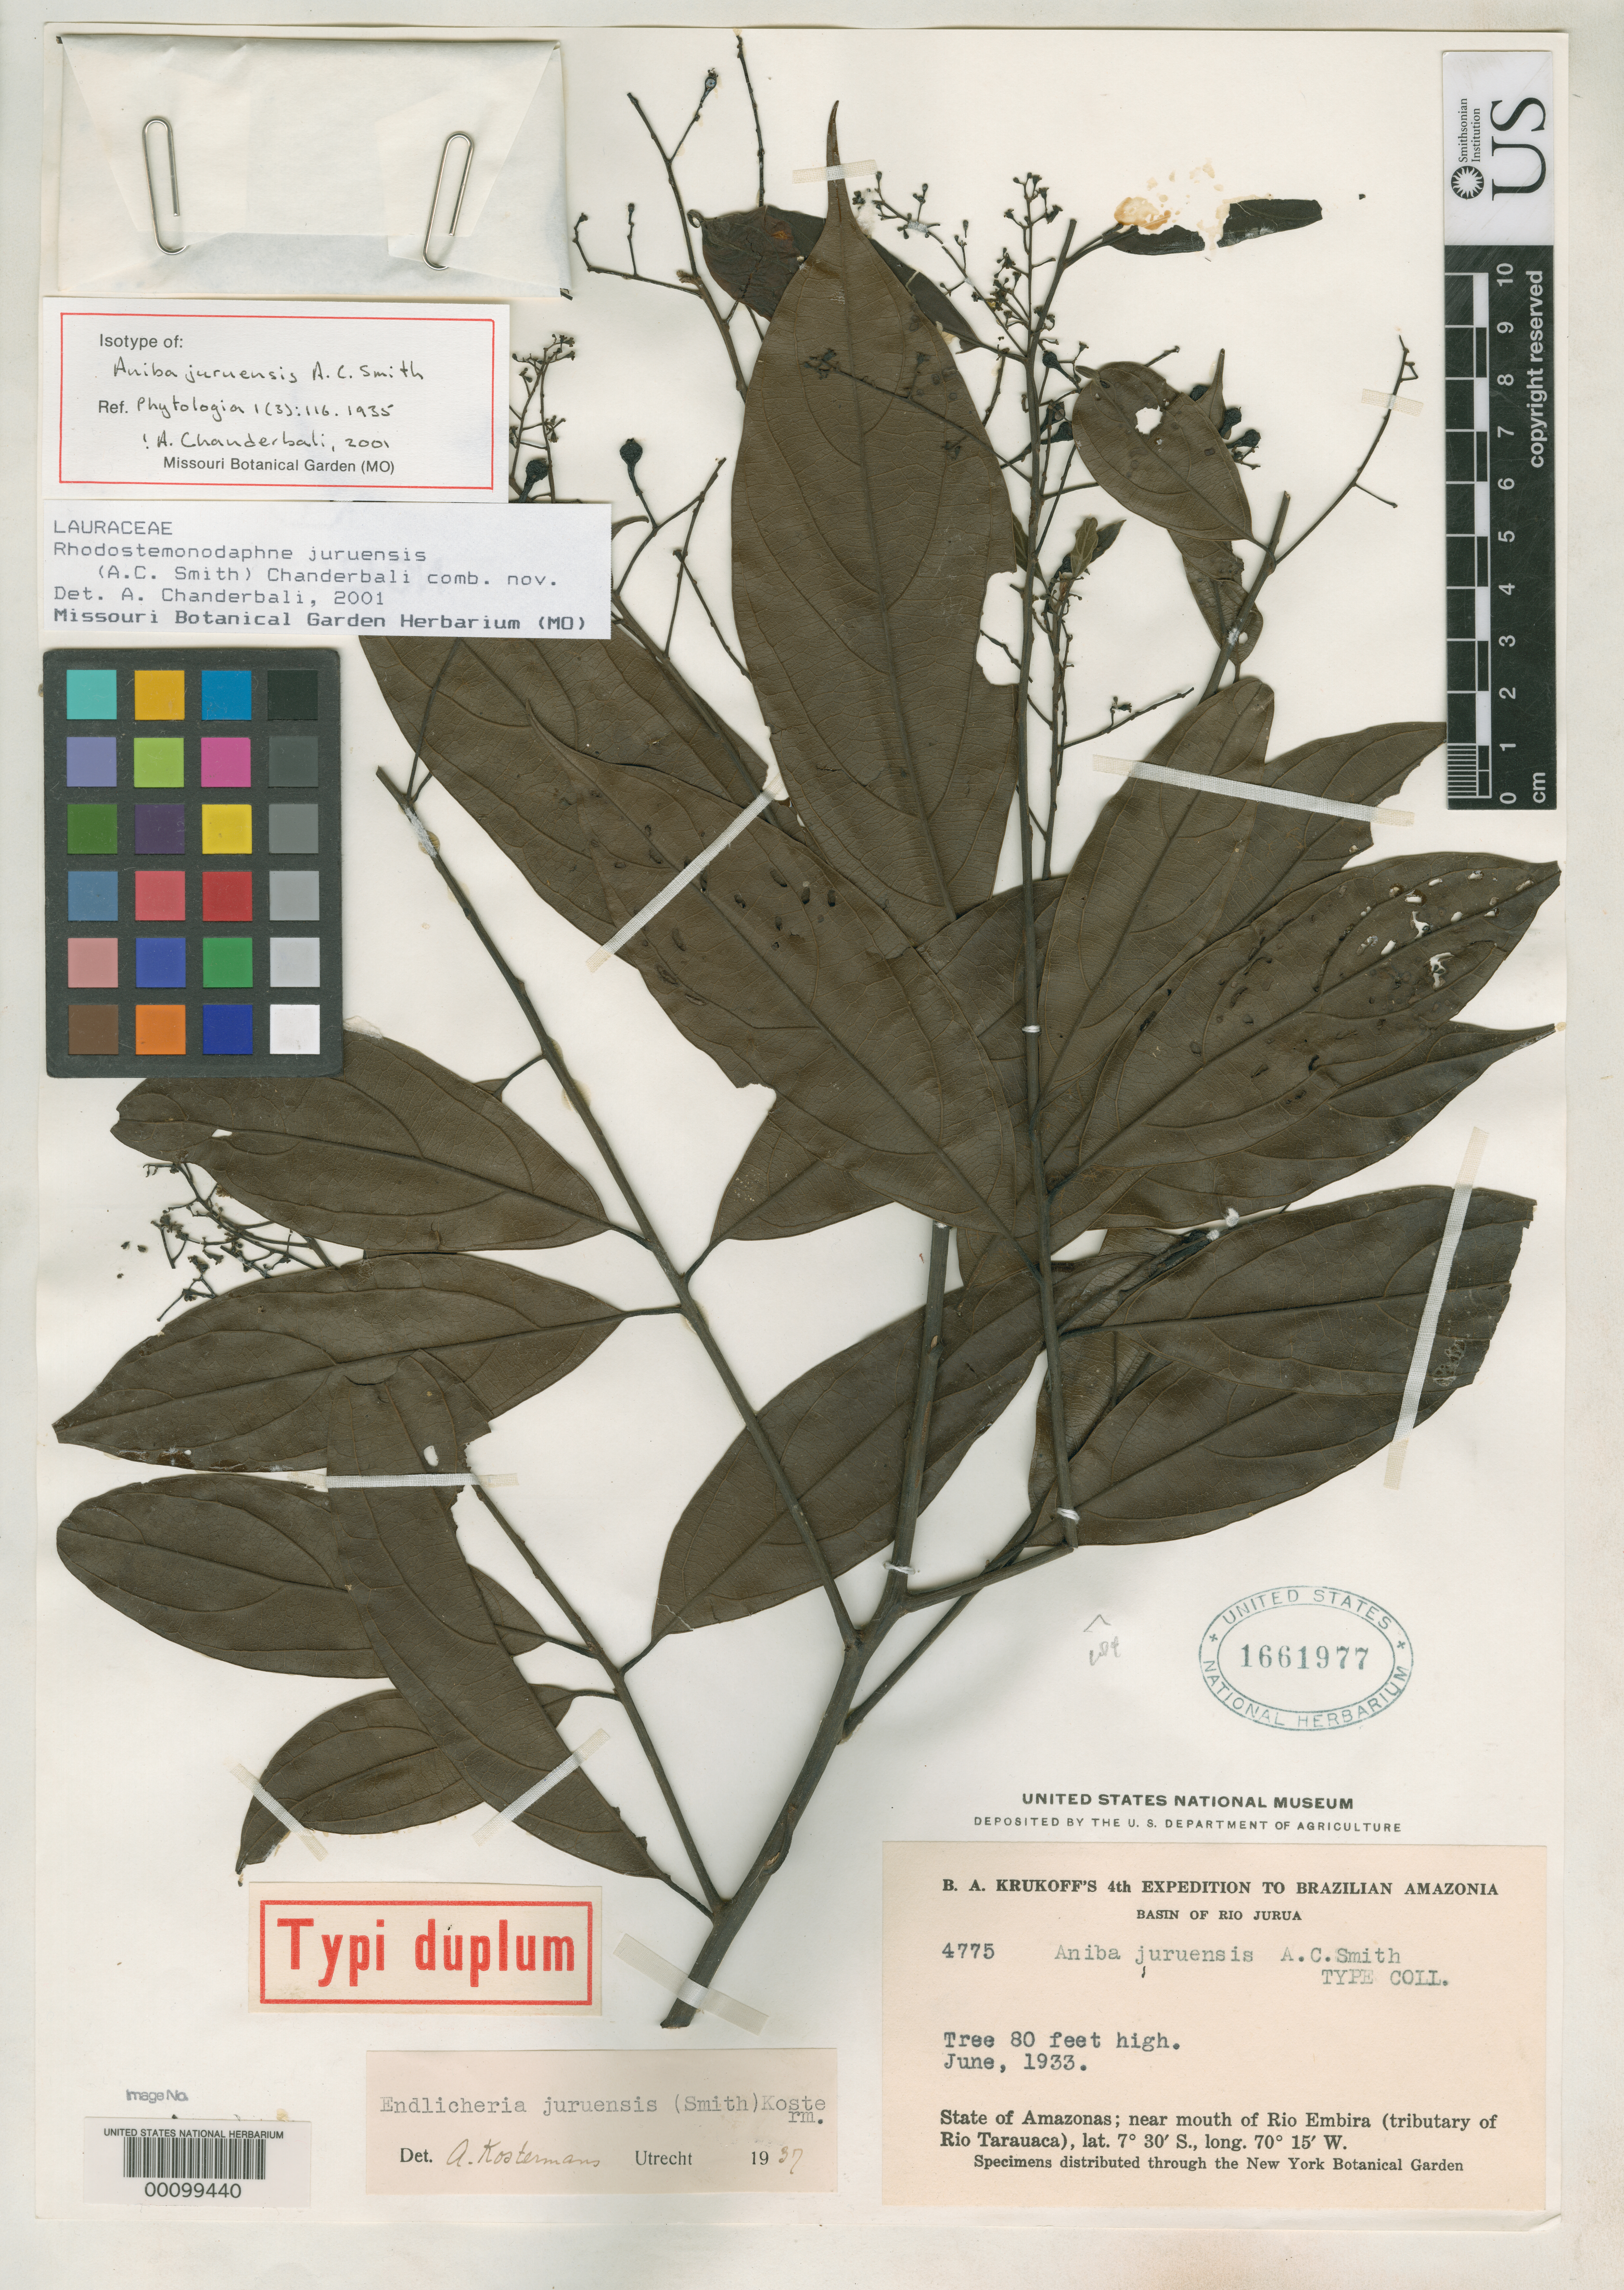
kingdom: Plantae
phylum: Tracheophyta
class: Magnoliopsida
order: Laurales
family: Lauraceae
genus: Aniba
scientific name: Aniba juruensis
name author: A.C. Sm.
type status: Isotype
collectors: B. A. Krukoff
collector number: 4775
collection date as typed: Jun 1933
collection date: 1933-06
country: Brazil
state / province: Amazonas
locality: Near mouth of Rio Embira.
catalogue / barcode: US 1661977